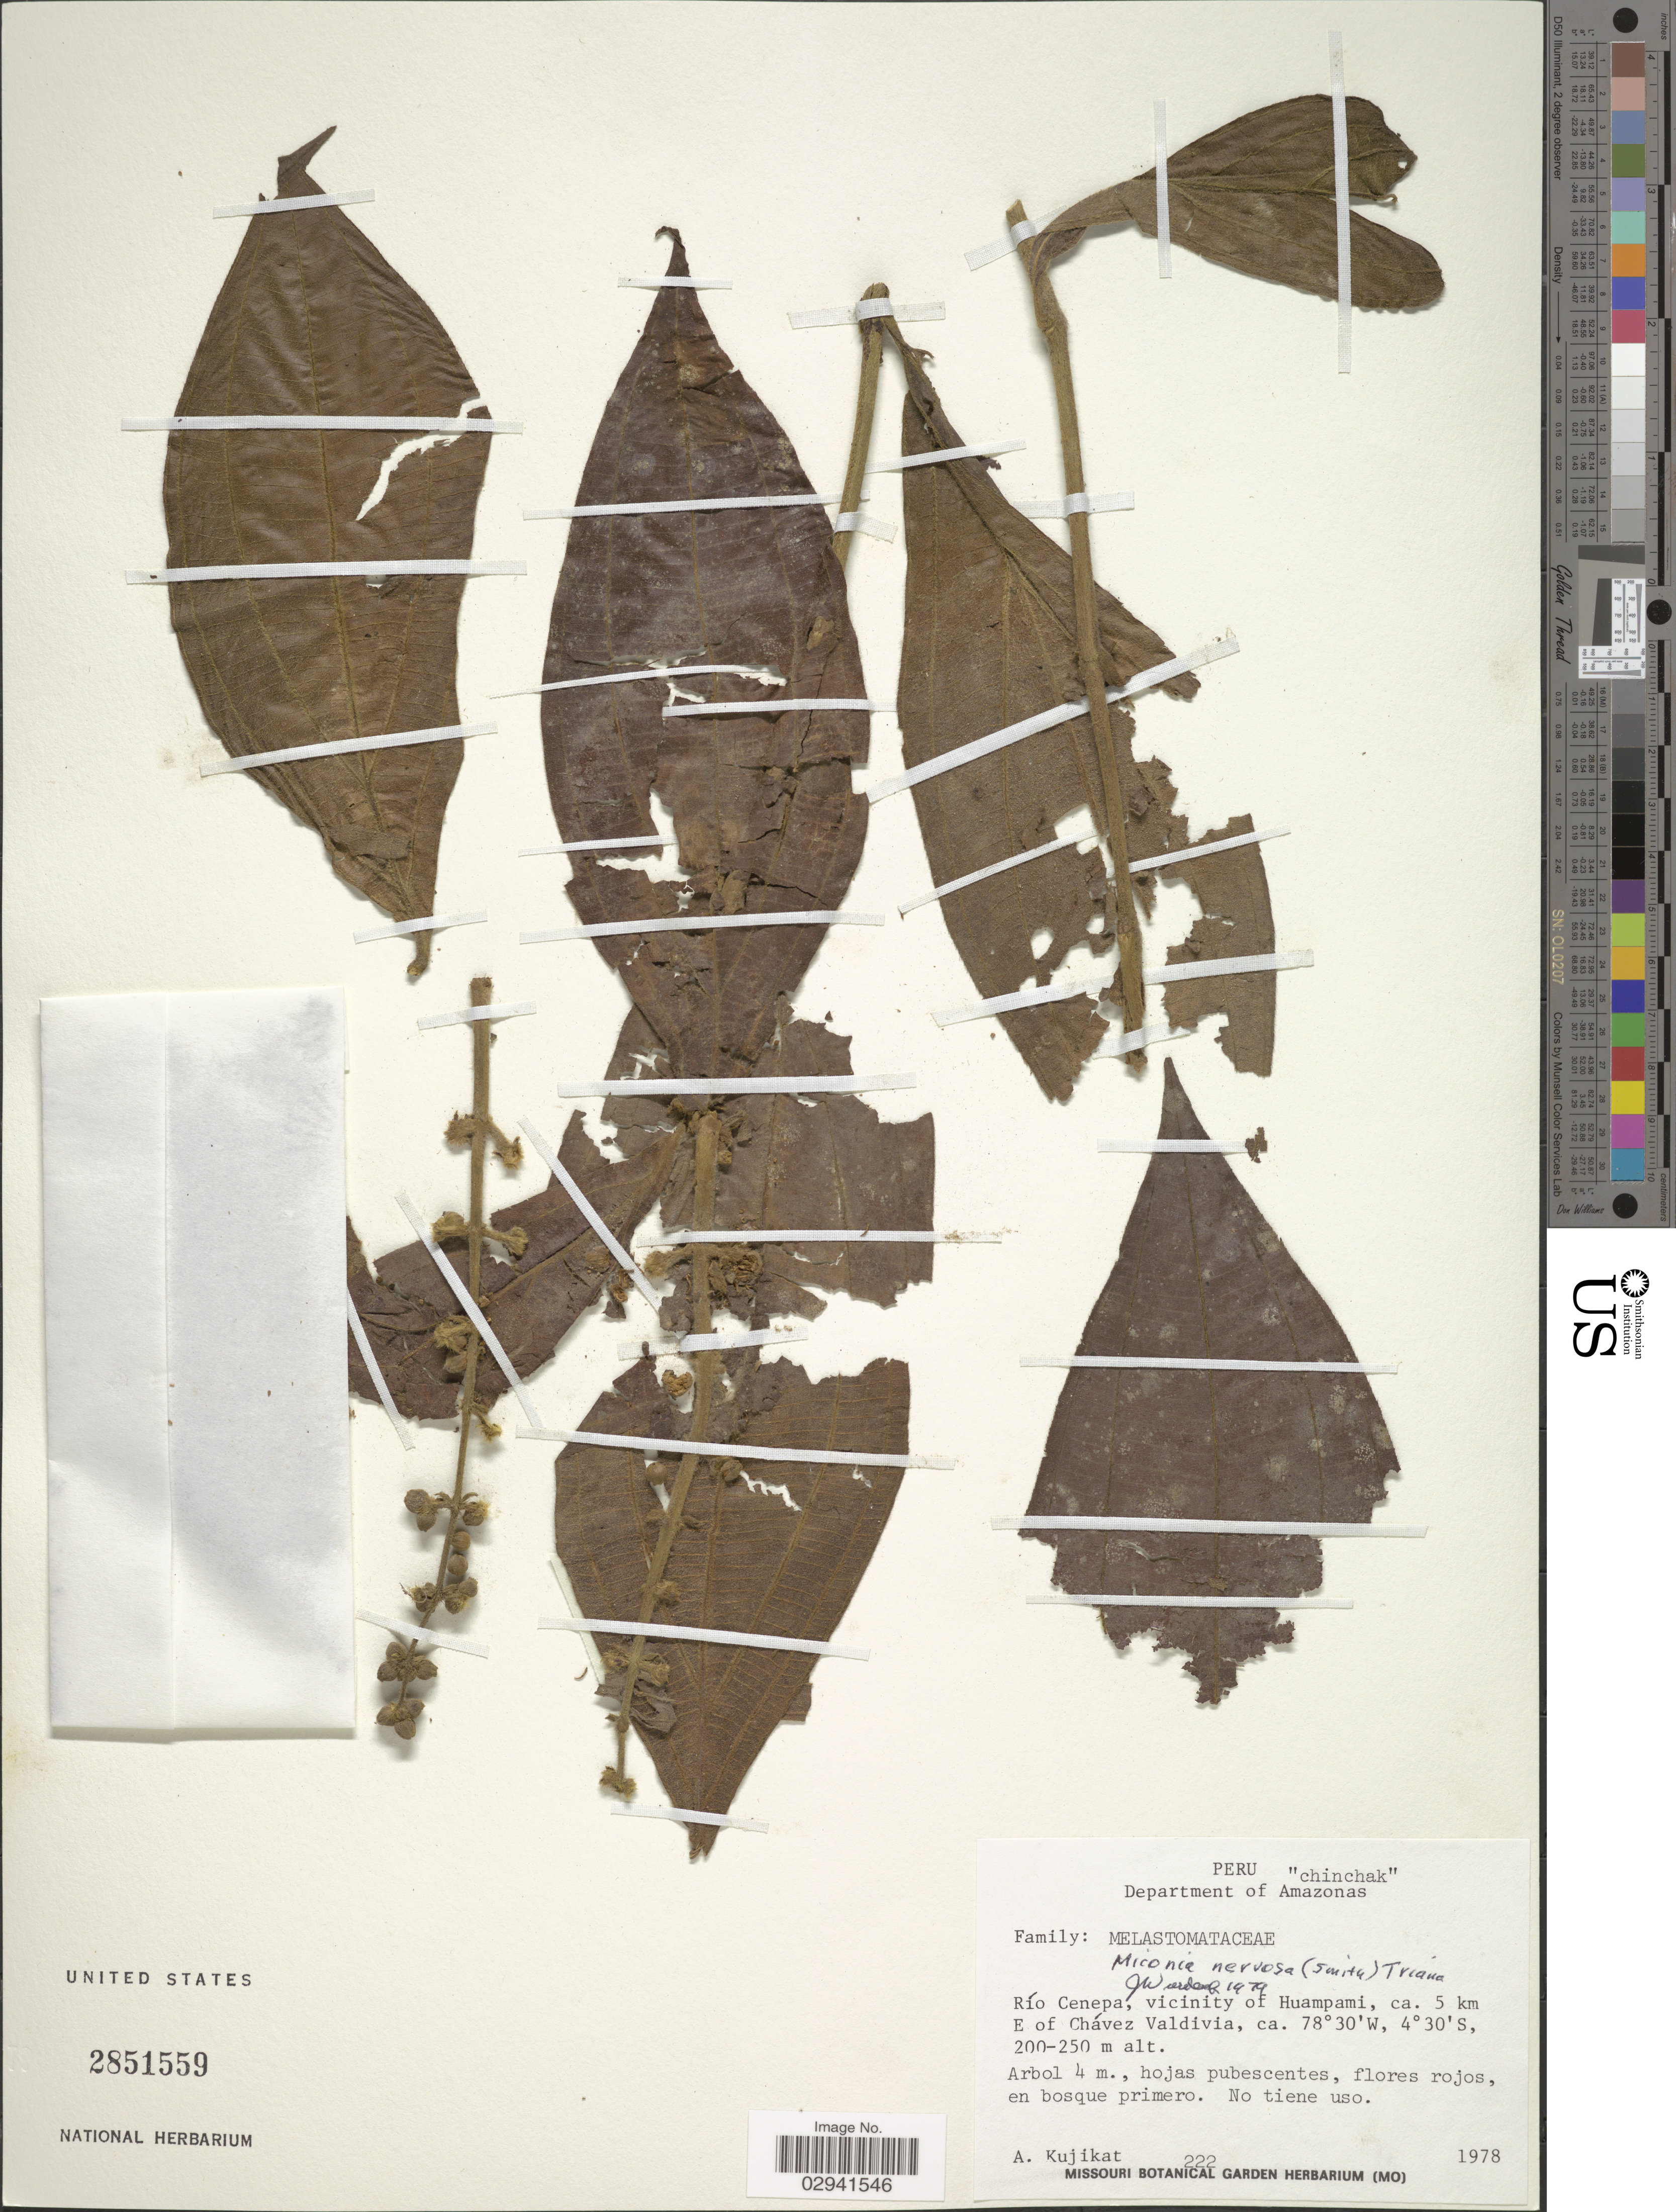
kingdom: Plantae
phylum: Tracheophyta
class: Magnoliopsida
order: Myrtales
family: Melastomataceae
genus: Miconia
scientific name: Miconia nervosa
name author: (Sm.) Triana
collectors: A. Kujikat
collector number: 222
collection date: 1978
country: Peru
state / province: Amazonas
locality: Department of Amazonas. Río Cenepa, vicinity of Huampami, ca. 5 km E of Chávez Valdivia.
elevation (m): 200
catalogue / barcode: US 2851559